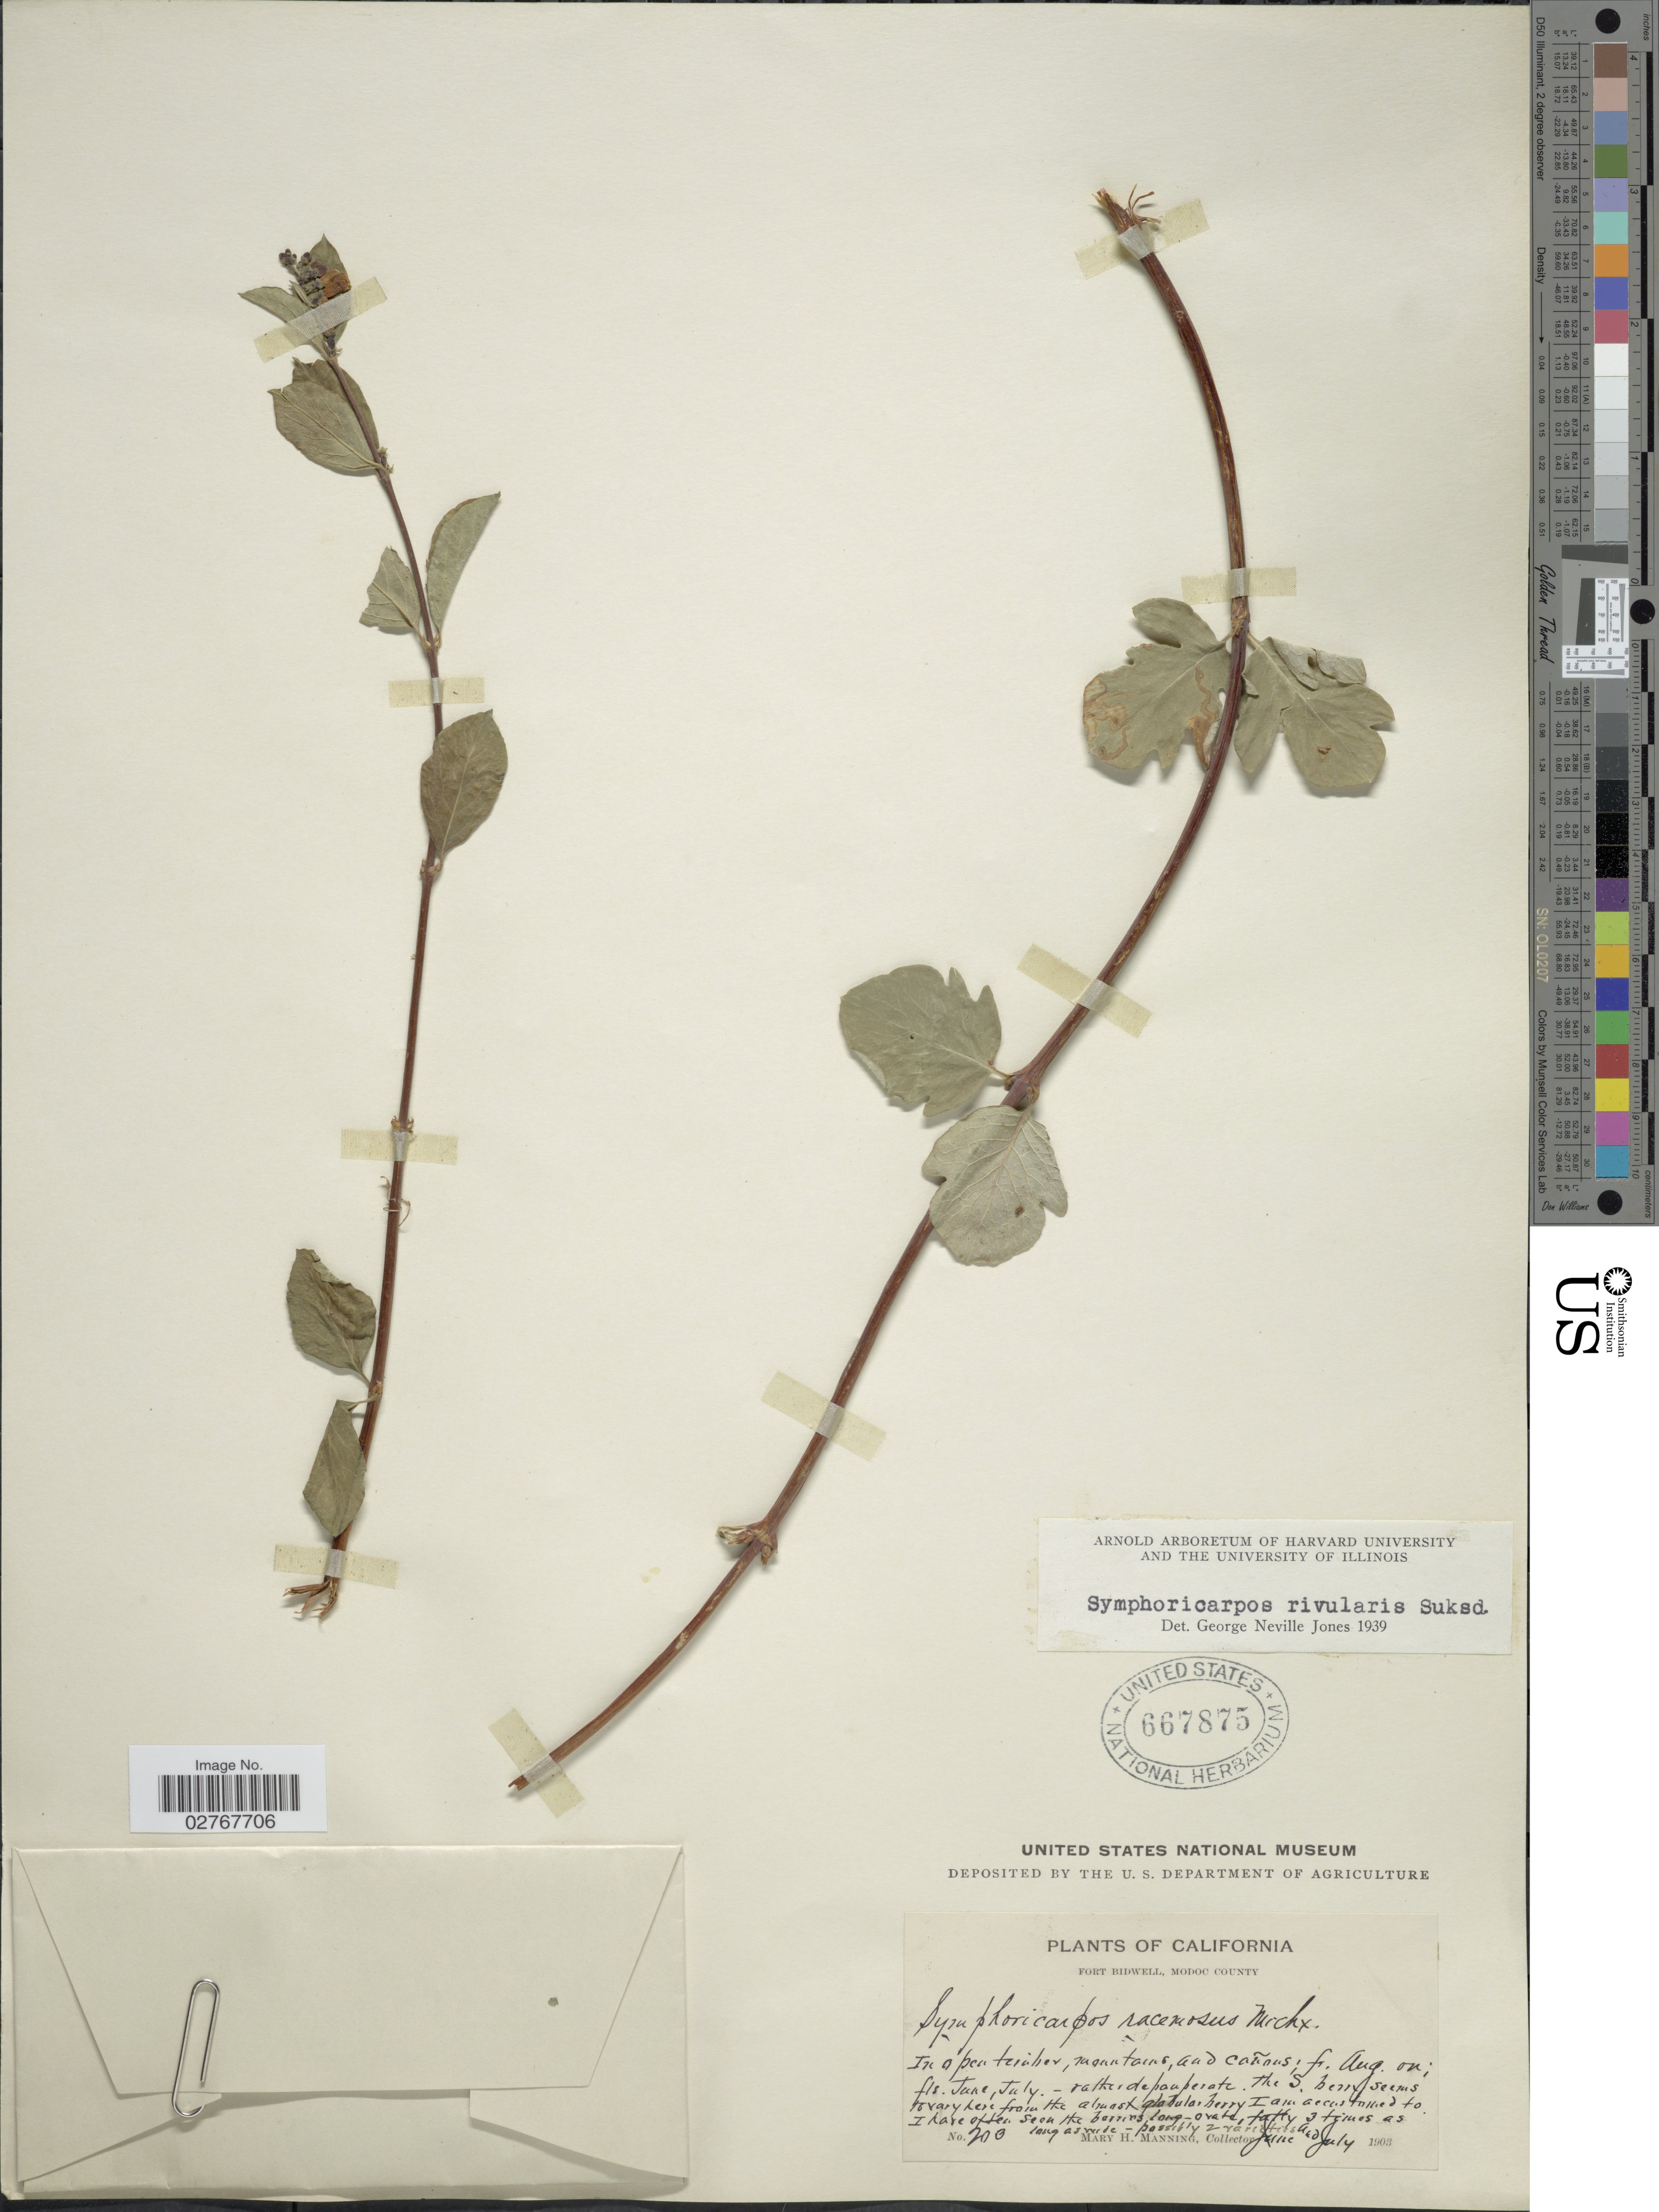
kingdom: Plantae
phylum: Tracheophyta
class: Magnoliopsida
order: Dipsacales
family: Caprifoliaceae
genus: Symphoricarpos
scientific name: Symphoricarpos rivularis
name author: Suksd.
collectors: M. Manning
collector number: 200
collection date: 1903-06/1903-07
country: United States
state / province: California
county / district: Modoc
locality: Fort Bidwell, Modoc County.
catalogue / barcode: US 667875